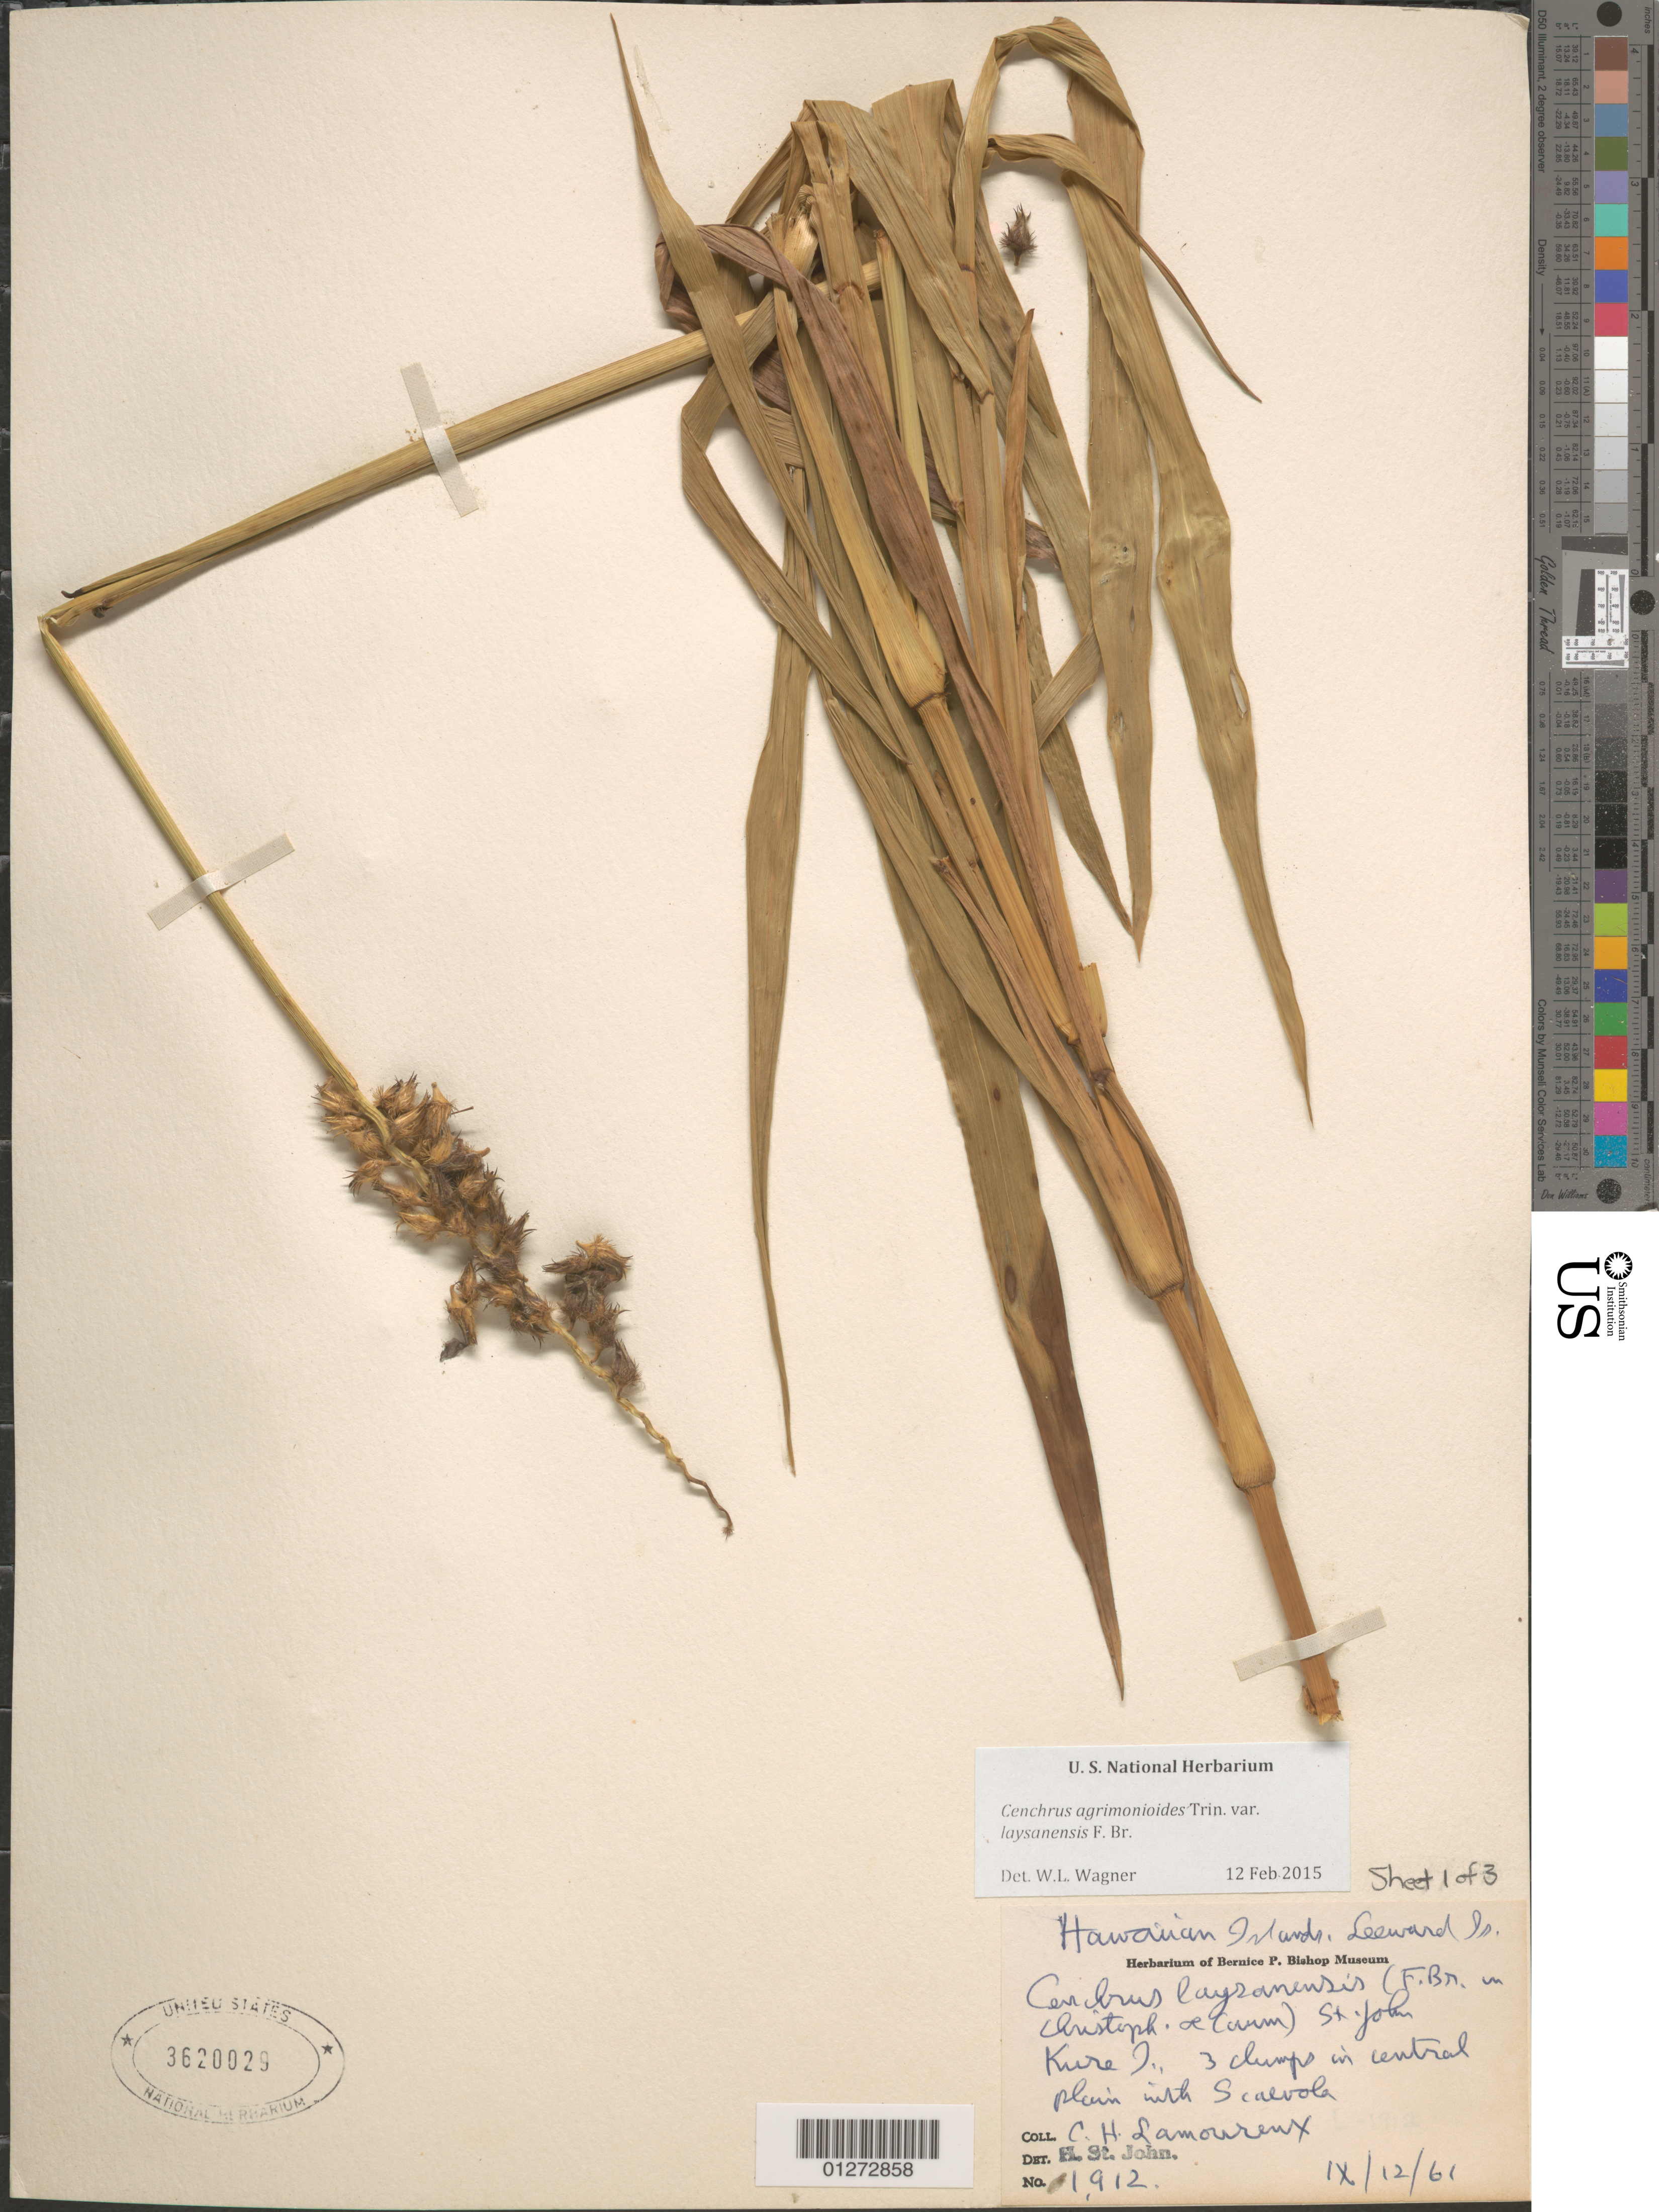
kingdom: Plantae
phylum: Tracheophyta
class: Liliopsida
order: Poales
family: Poaceae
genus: Cenchrus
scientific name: Cenchrus agrimonioides var. laysanensis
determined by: Wagner, W. L., (BOT), Smithsonian Institution - National Museum of Natural History (UNITED STATES)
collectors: C. H. Lamoureux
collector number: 1912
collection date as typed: ix/12/1961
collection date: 1961-09-12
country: United States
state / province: Hawaii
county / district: Honolulu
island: Kure Atoll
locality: Central Plain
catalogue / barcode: US 3620029